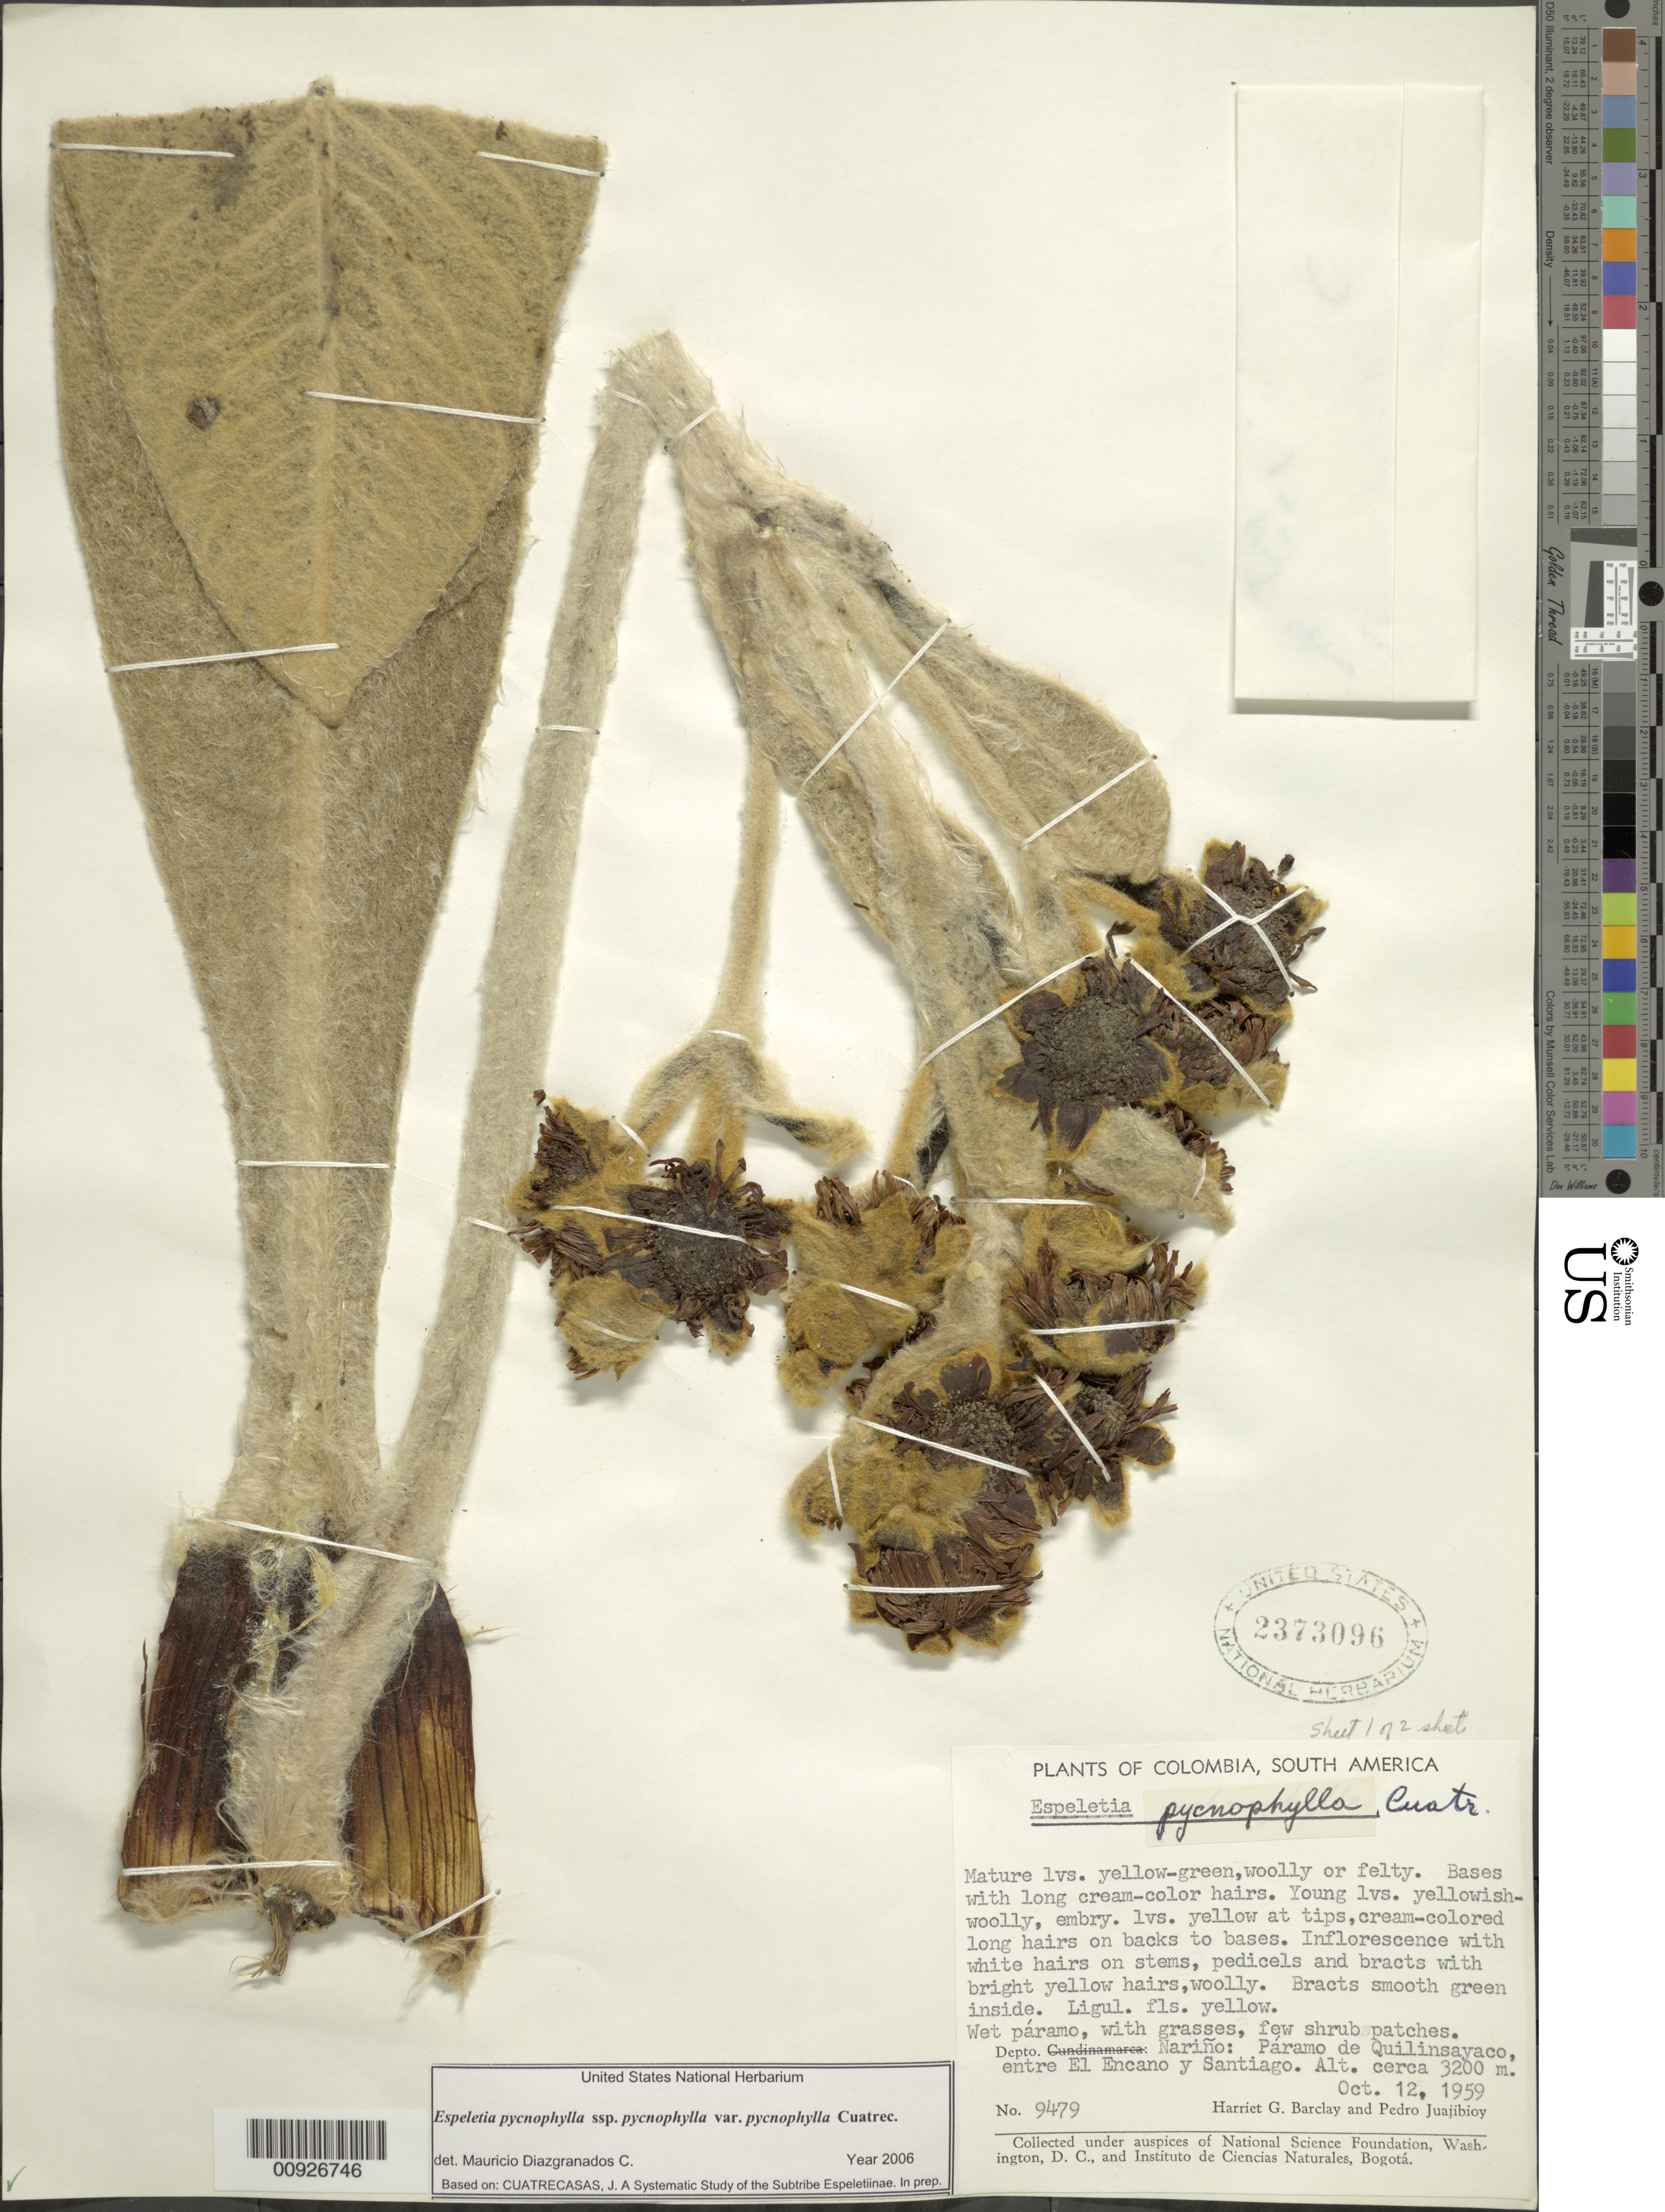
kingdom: Plantae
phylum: Tracheophyta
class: Magnoliopsida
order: Asterales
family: Asteraceae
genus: Espeletia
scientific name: Espeletia pycnophylla var. pycnophylla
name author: Cuatrec.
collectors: H. G. Barclay & P. Juajibioy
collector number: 9479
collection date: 1959-10-12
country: Colombia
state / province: Nariño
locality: P. de Quilinchayaco. Entre El Encanto y Santiago.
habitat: Wet páramo, with grasses, few shrub patches.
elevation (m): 3200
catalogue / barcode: US 2373096